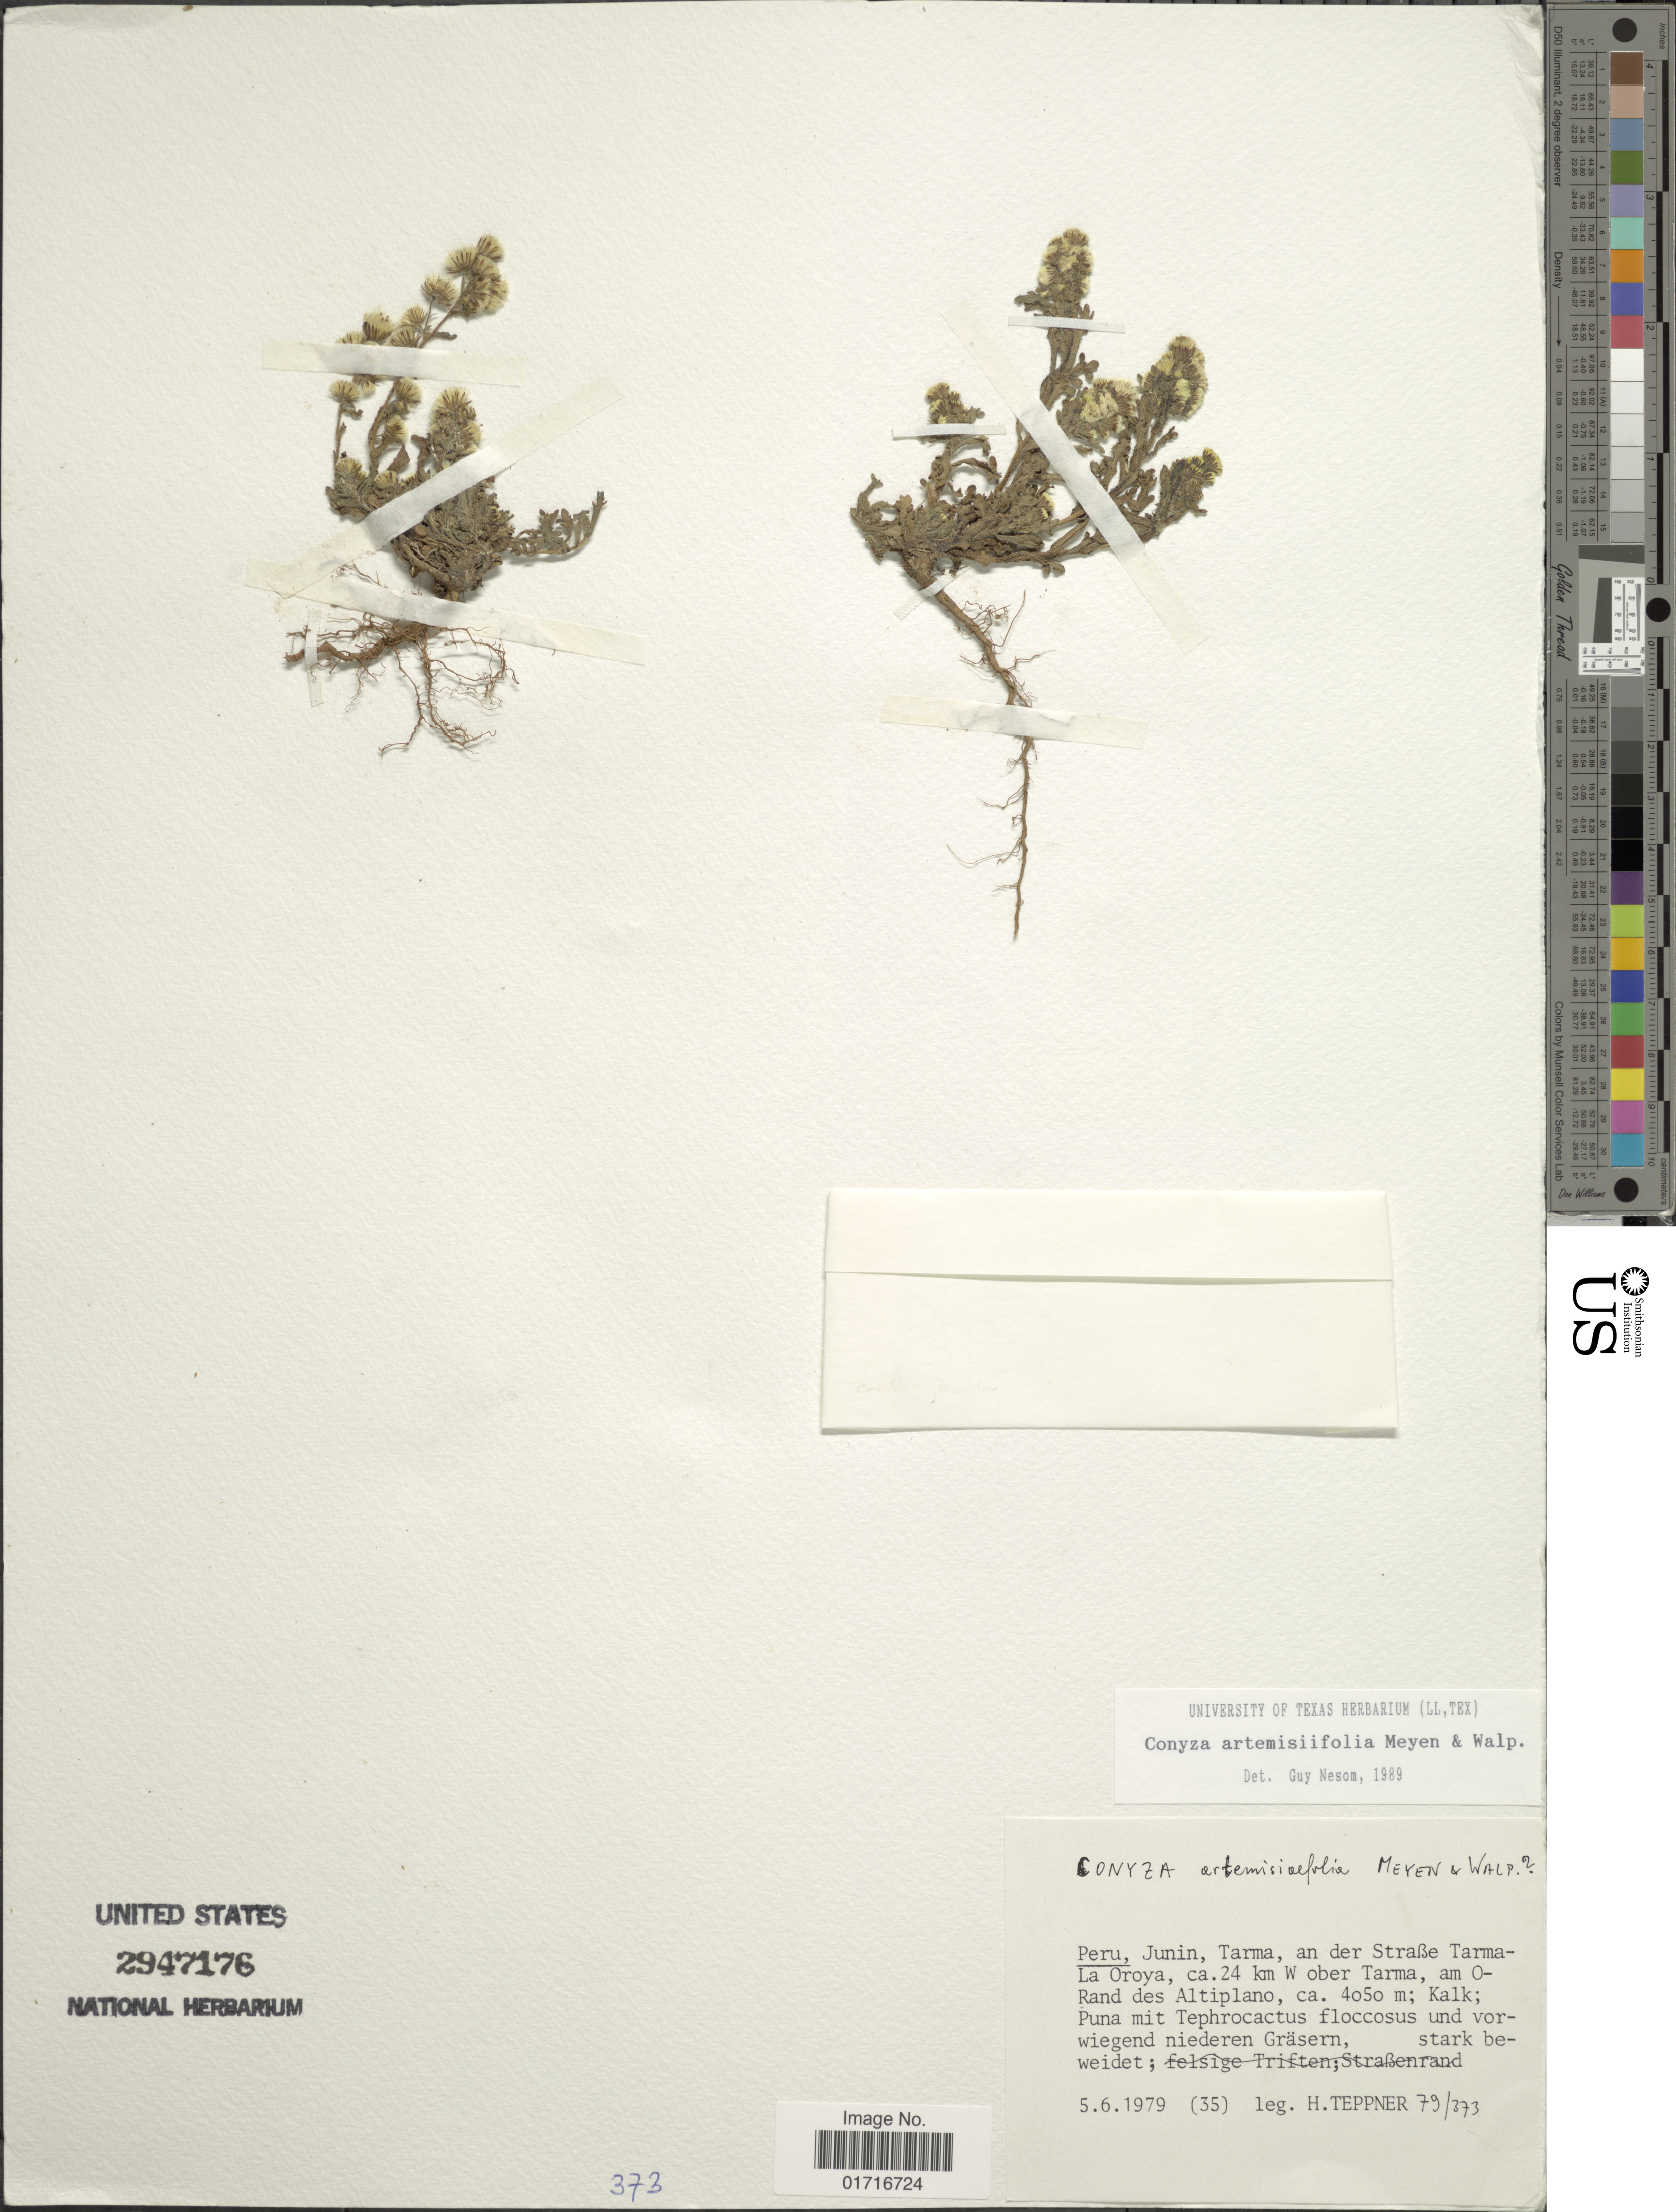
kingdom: Plantae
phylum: Tracheophyta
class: Magnoliopsida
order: Asterales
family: Asteraceae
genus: Conyza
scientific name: Conyza artemisifolia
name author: Meyen & Walp.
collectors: H. Teppner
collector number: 79/373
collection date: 1979-06-05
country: Peru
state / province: Junín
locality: Peru: Junin, Tarma, an der Starbe Tarma La Oroya, ca.24 km W ober Tarme, am O-Rand des Altiplano.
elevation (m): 4050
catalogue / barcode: US 2947176